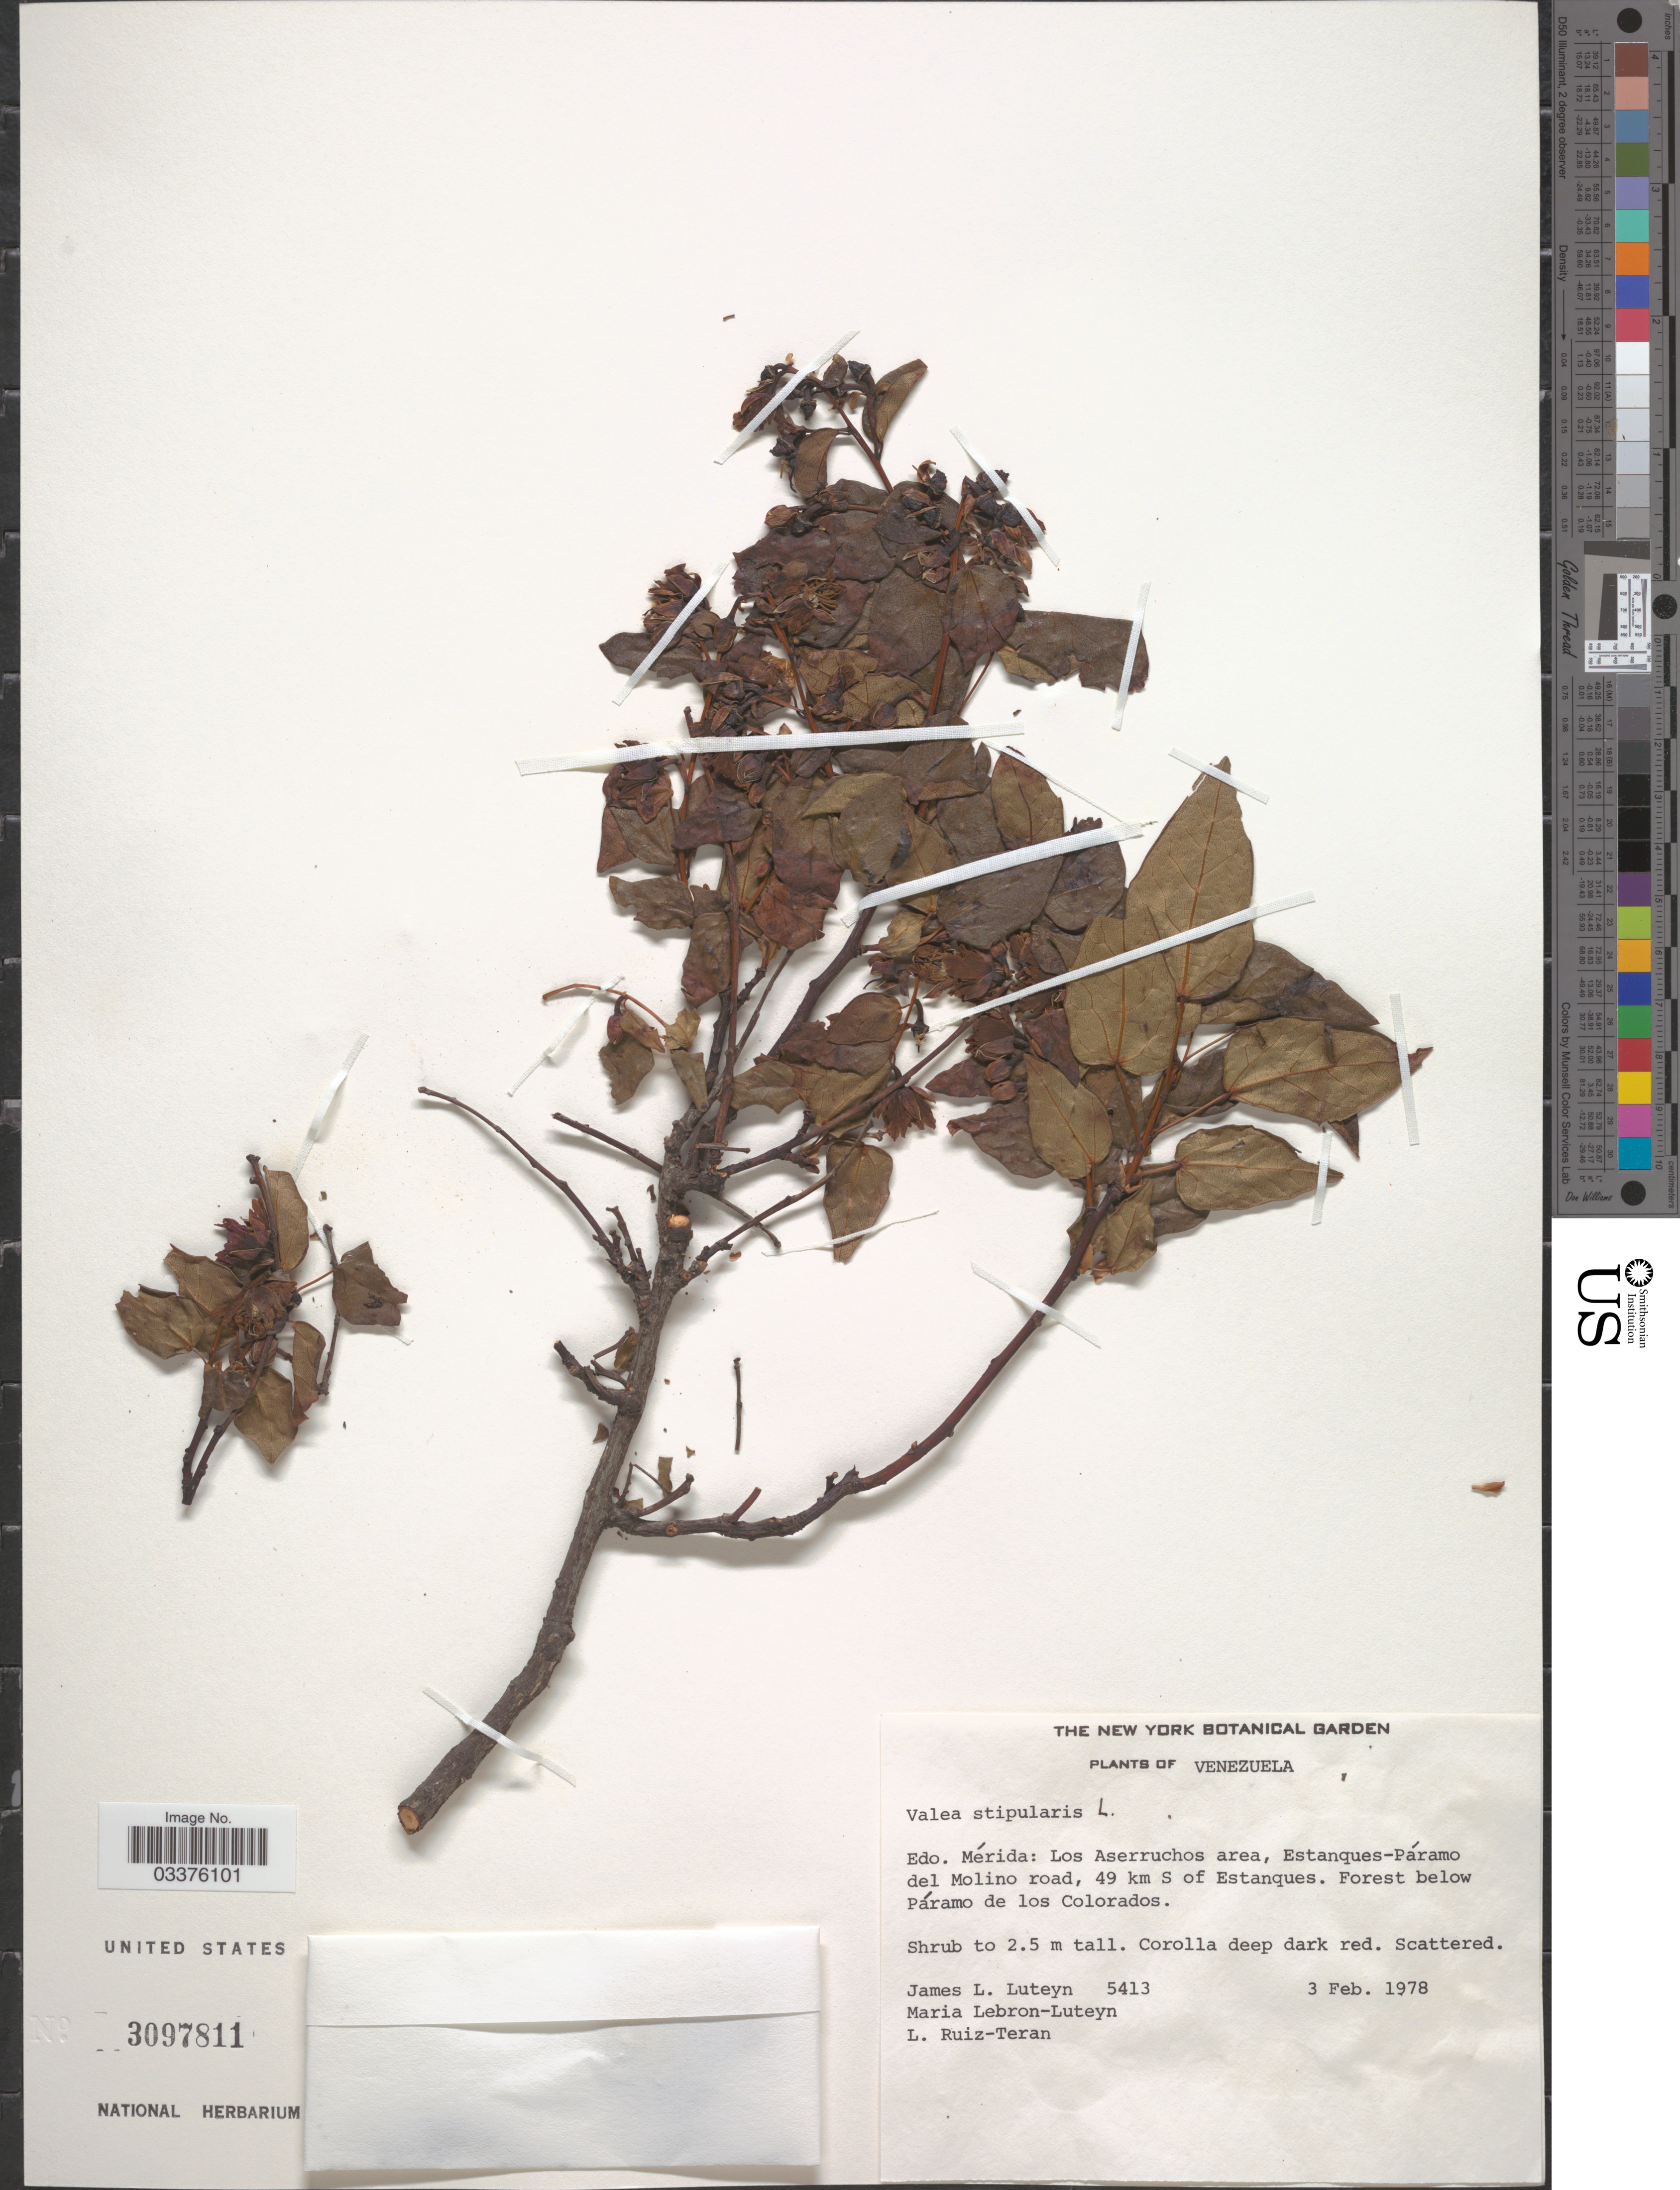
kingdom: Plantae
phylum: Tracheophyta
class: Magnoliopsida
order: Oxalidales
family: Elaeocarpaceae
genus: Vallea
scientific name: Vallea stipularis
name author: L. f.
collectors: J. Luteyn, M. L. Lebrón-Luteyn & L. E. Ruíz-Terán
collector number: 5413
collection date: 1978-02-03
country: Venezuela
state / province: Mérida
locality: Los Aserruchos area, Estanques-Páramo del Molino road, 49 km S of Estanques. Forest below Páramo de los Colorados.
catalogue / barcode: US 3097811